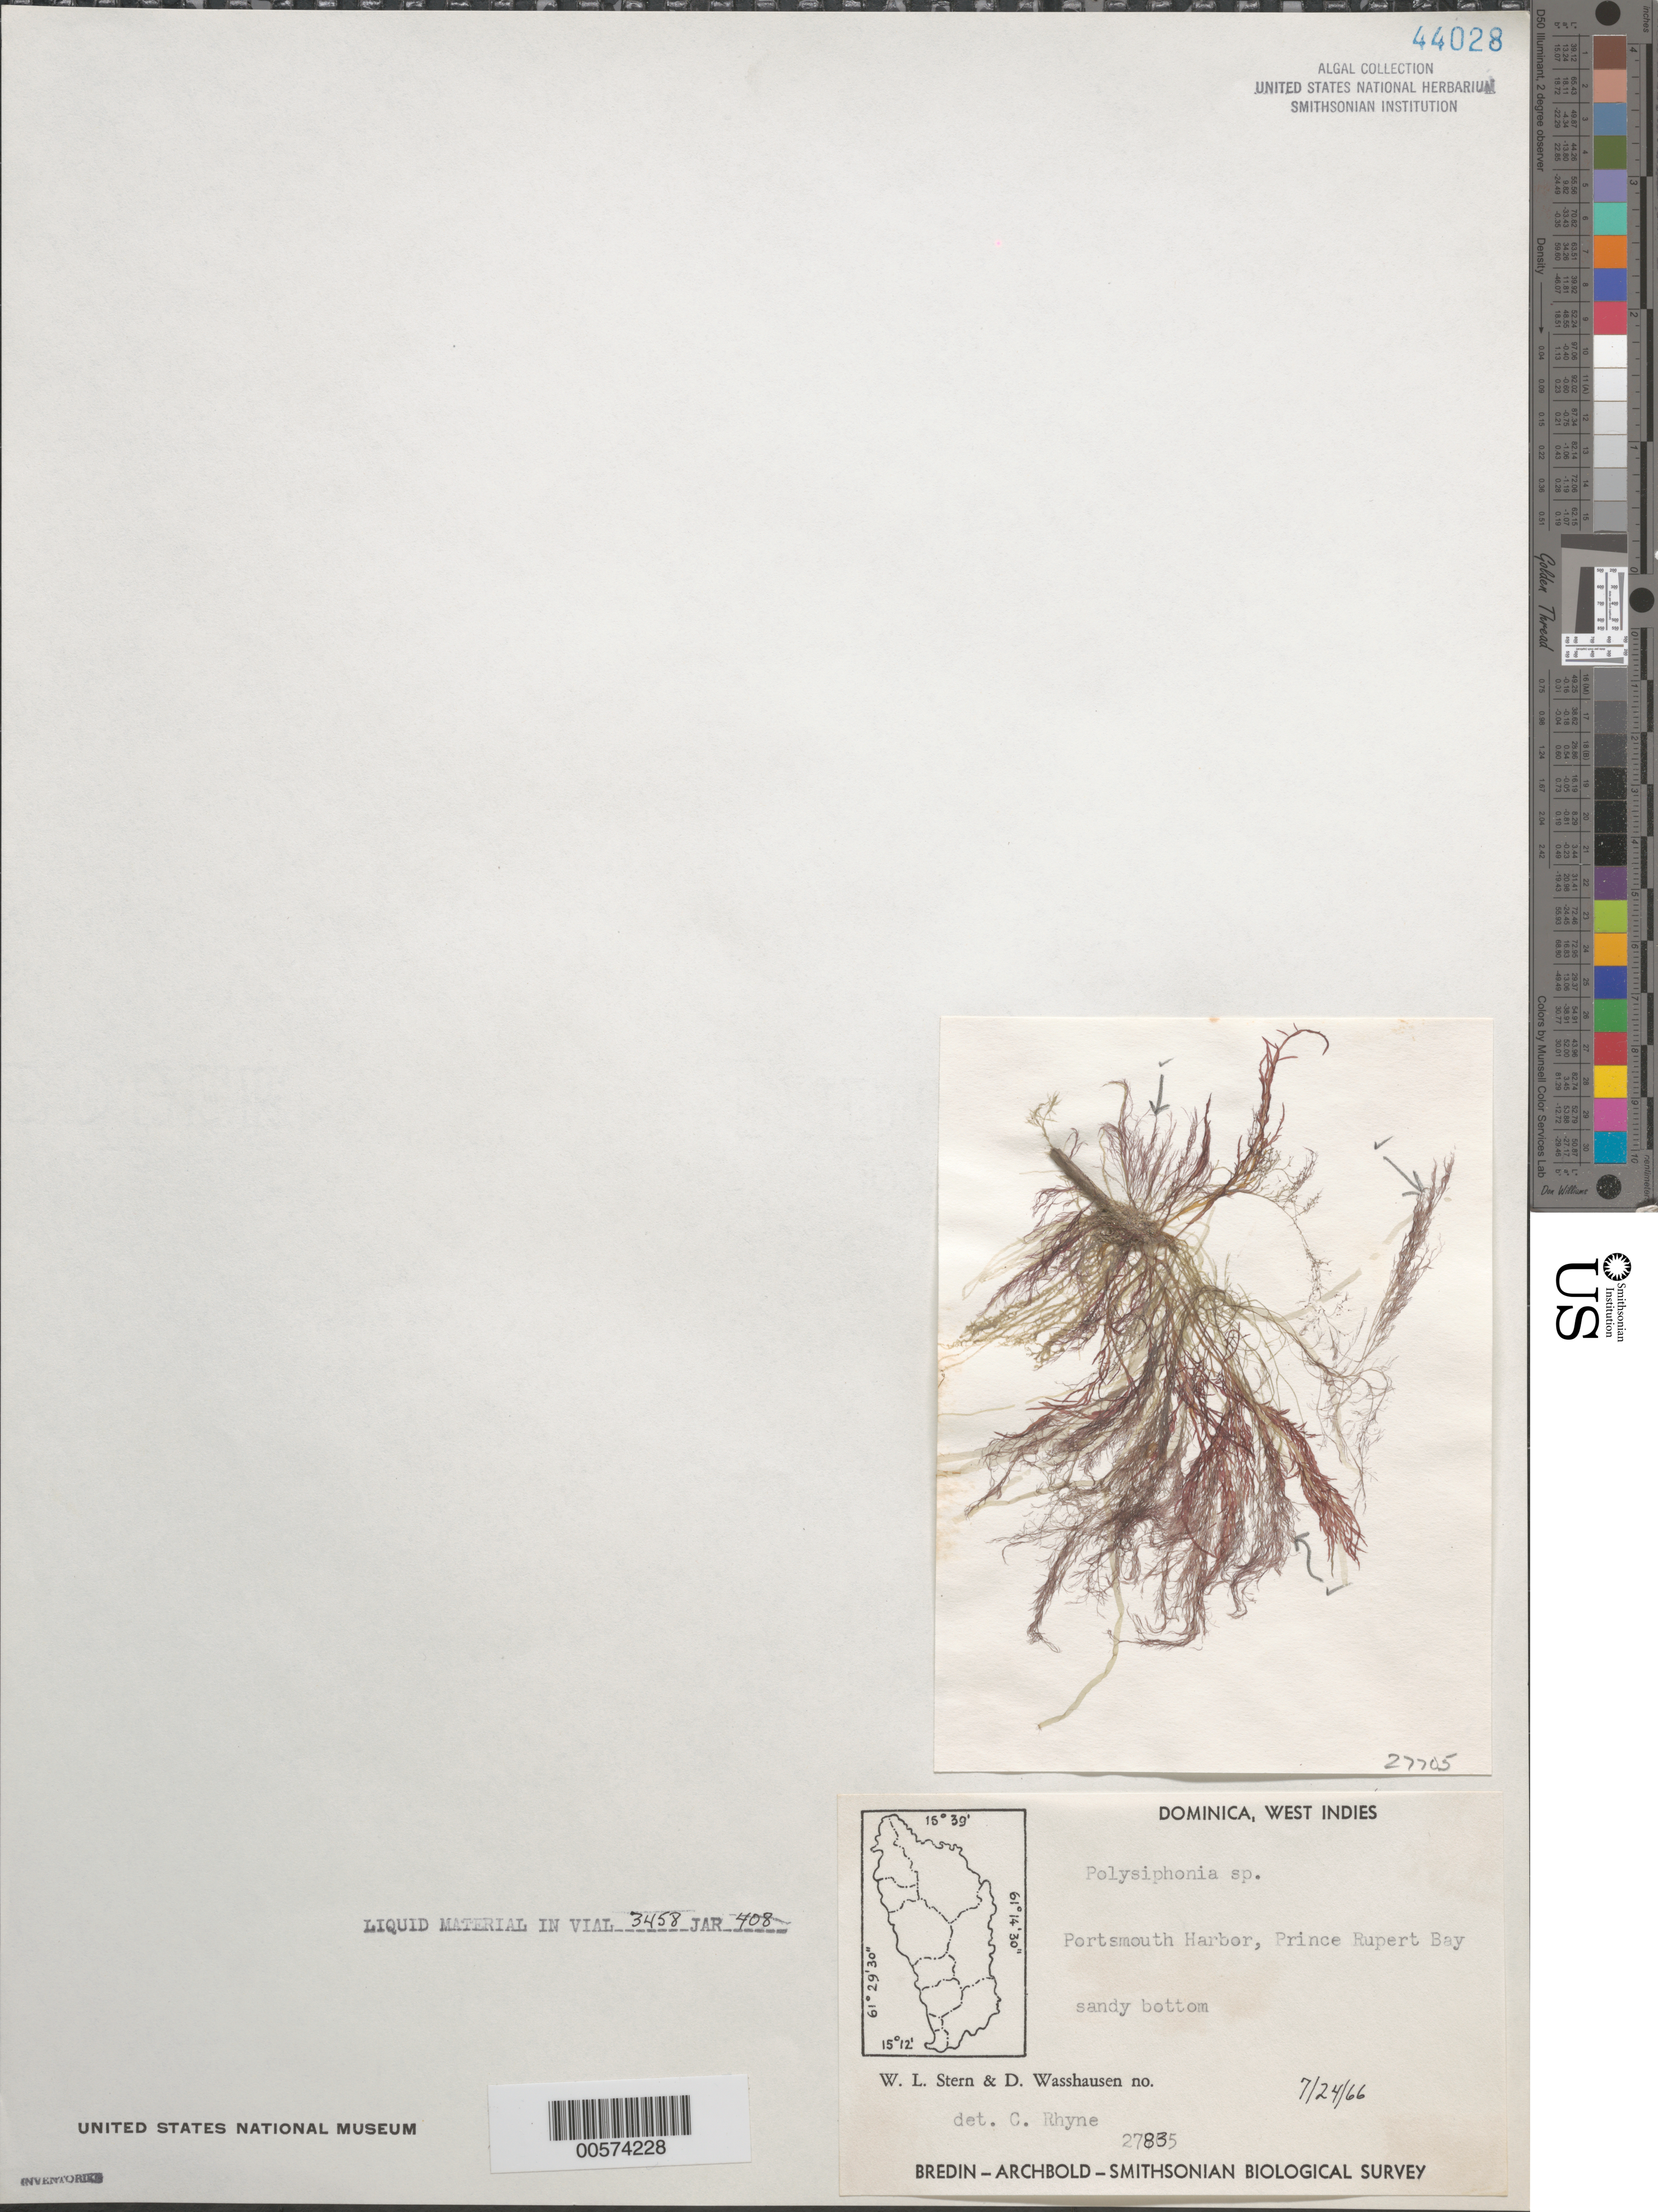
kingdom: Plantae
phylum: Rhodophyta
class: Florideophyceae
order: Ceramiales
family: Rhodomelaceae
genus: Polysiphonia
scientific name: Polysiphonia sp.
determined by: Rhyne, C. F.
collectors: W. L. Stern & D. C. Wasshausen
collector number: EYD 27835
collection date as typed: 24 Jul 1966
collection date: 1966-07-24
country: Dominica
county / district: St. John's Parish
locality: Portsmouth harbor, Prince Rupert Bay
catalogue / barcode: US 44028